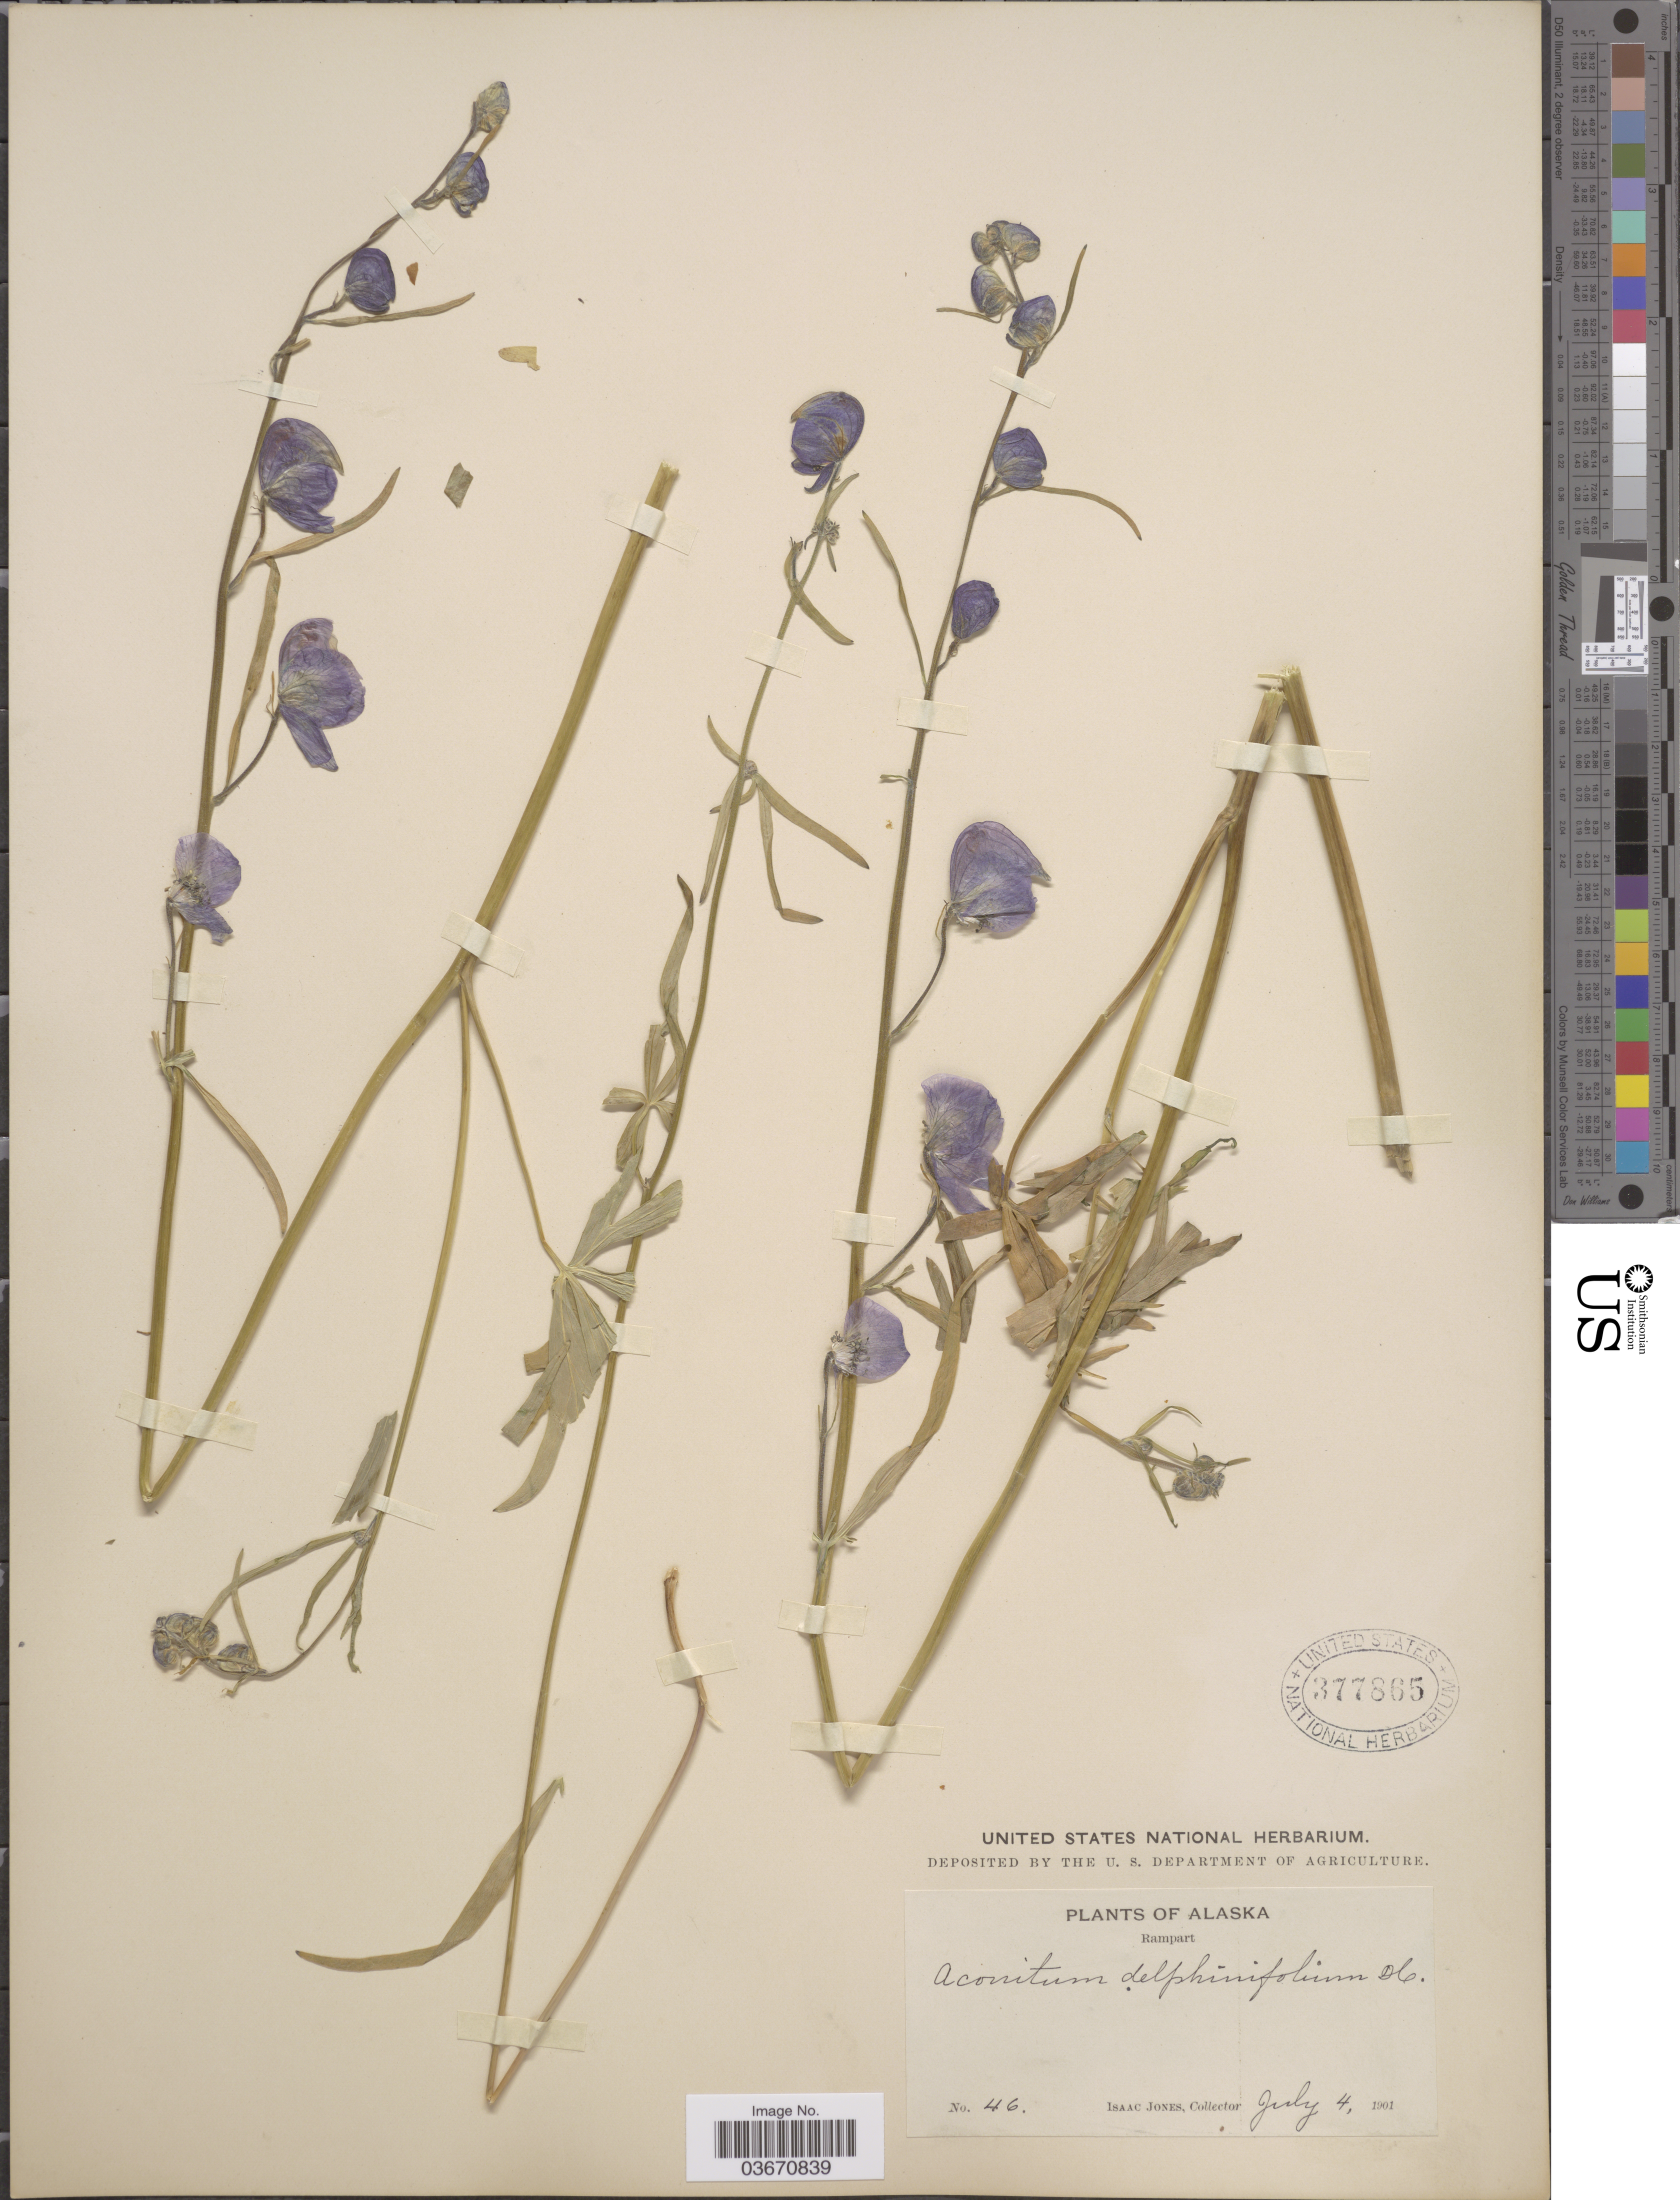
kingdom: Plantae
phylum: Tracheophyta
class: Magnoliopsida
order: Ranunculales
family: Ranunculaceae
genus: Aconitum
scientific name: Aconitum delphinifolium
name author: DC.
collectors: I. Jones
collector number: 46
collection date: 1901-07-04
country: United States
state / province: Alaska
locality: Rampart.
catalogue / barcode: US 377865